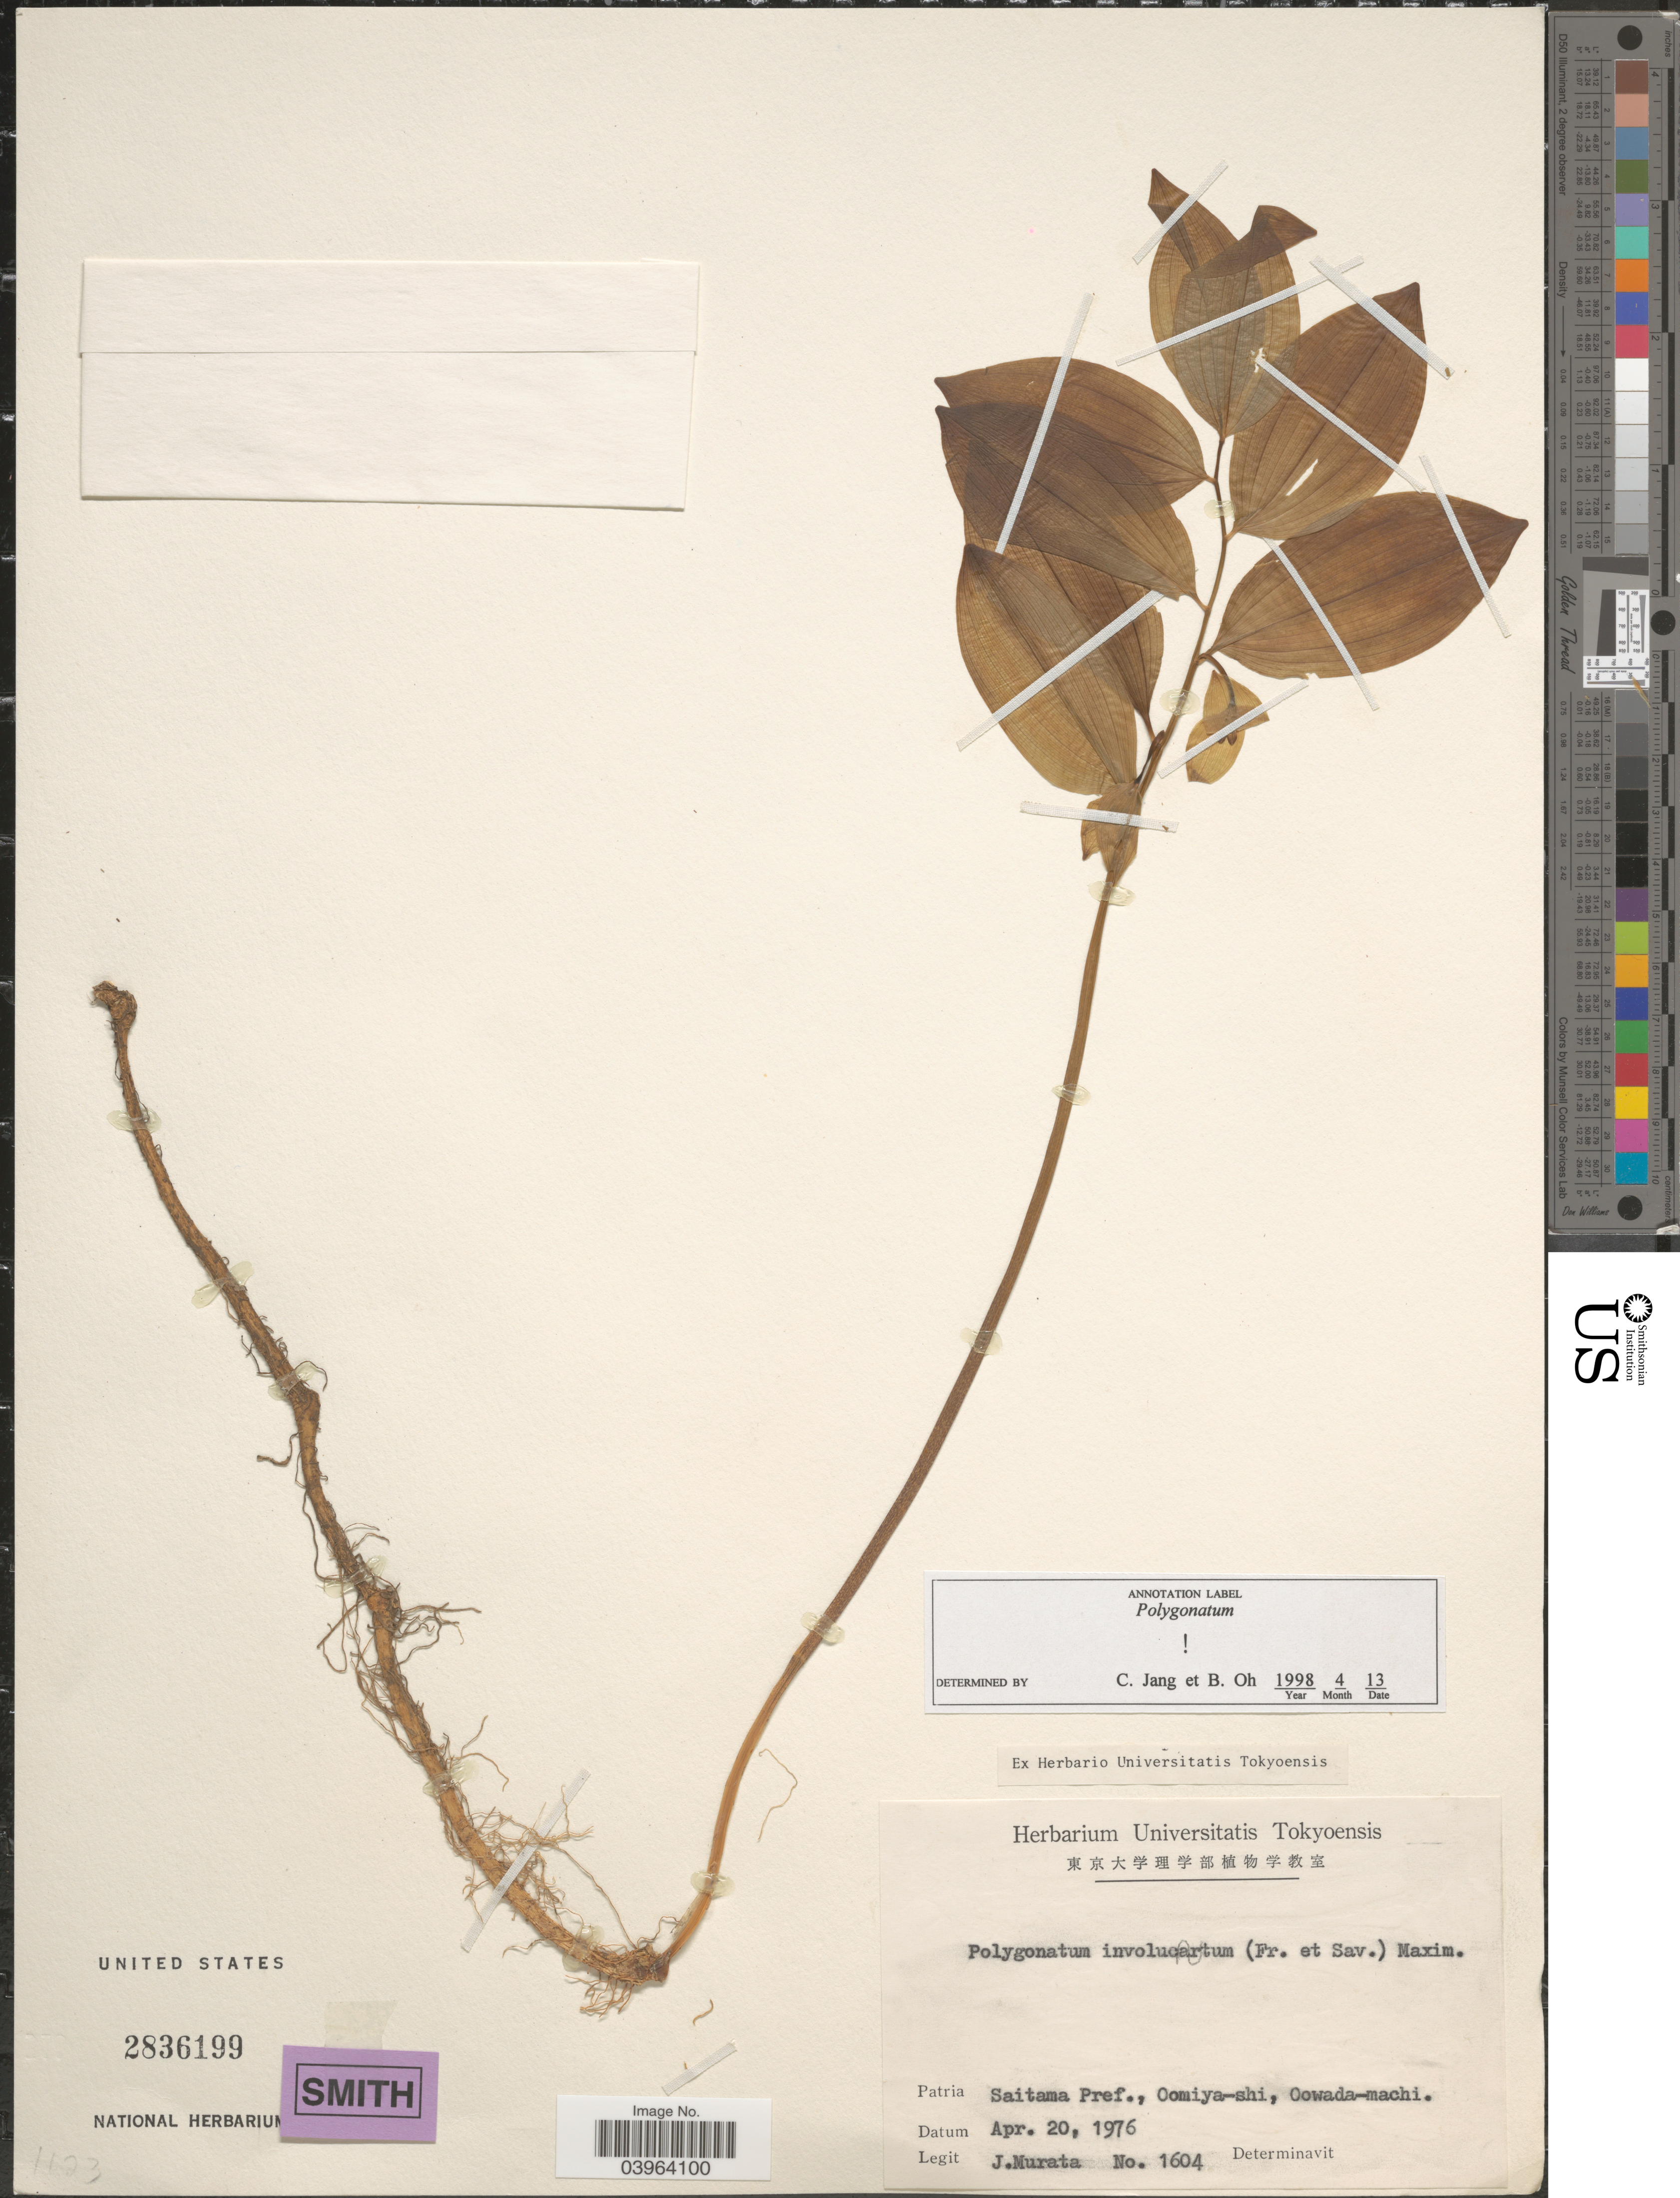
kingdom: Plantae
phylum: Tracheophyta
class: Liliopsida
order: Asparagales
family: Asparagaceae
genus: Polygonatum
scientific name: Polygonatum involucratum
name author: (Franch. & Sav.) Maxim.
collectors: J. Murata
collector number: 1604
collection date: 1976-04-20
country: Japan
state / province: Saitama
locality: Saitama Pref., Oomiya-shi, Oowada-machi.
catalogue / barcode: US 2836199